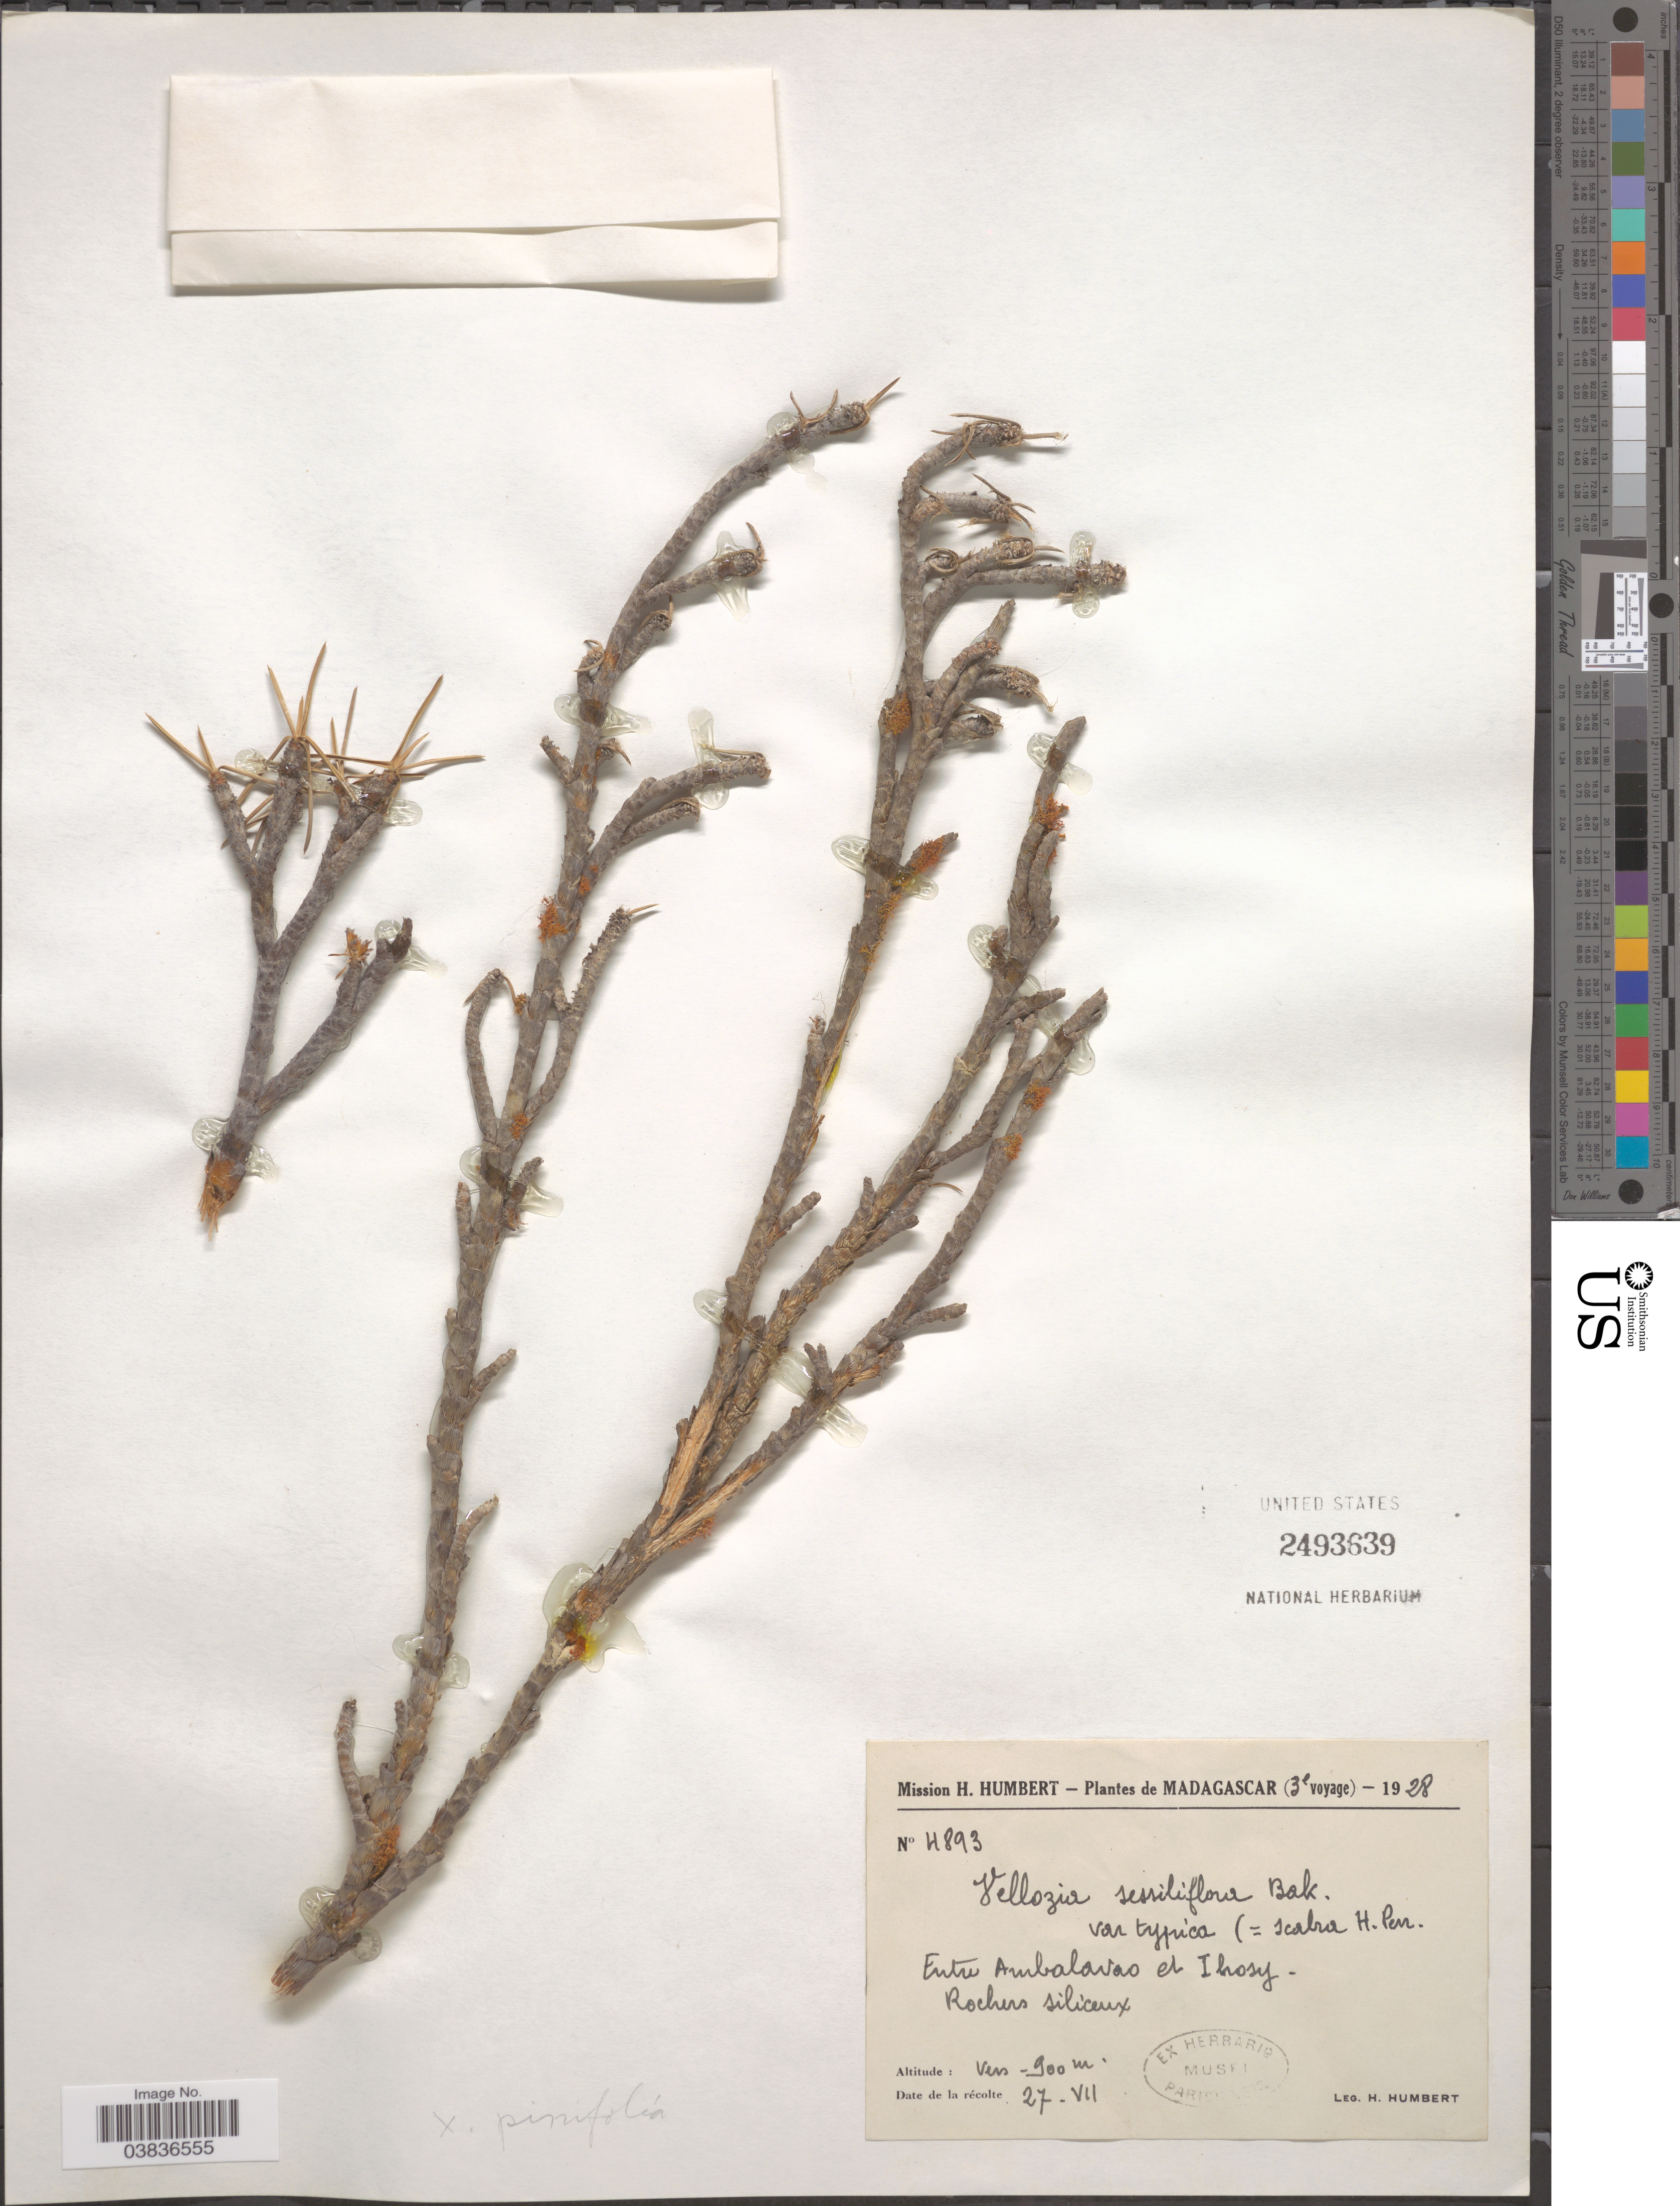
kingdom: Plantae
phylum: Tracheophyta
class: Liliopsida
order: Pandanales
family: Velloziaceae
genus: Xerophyta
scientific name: Xerophyta pinifolia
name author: Lam. ex Poir.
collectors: H. Humbert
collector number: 4893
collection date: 1928-07-27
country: Madagascar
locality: Entre Ambalavao et Ihosy.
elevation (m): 900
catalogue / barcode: US 2493639